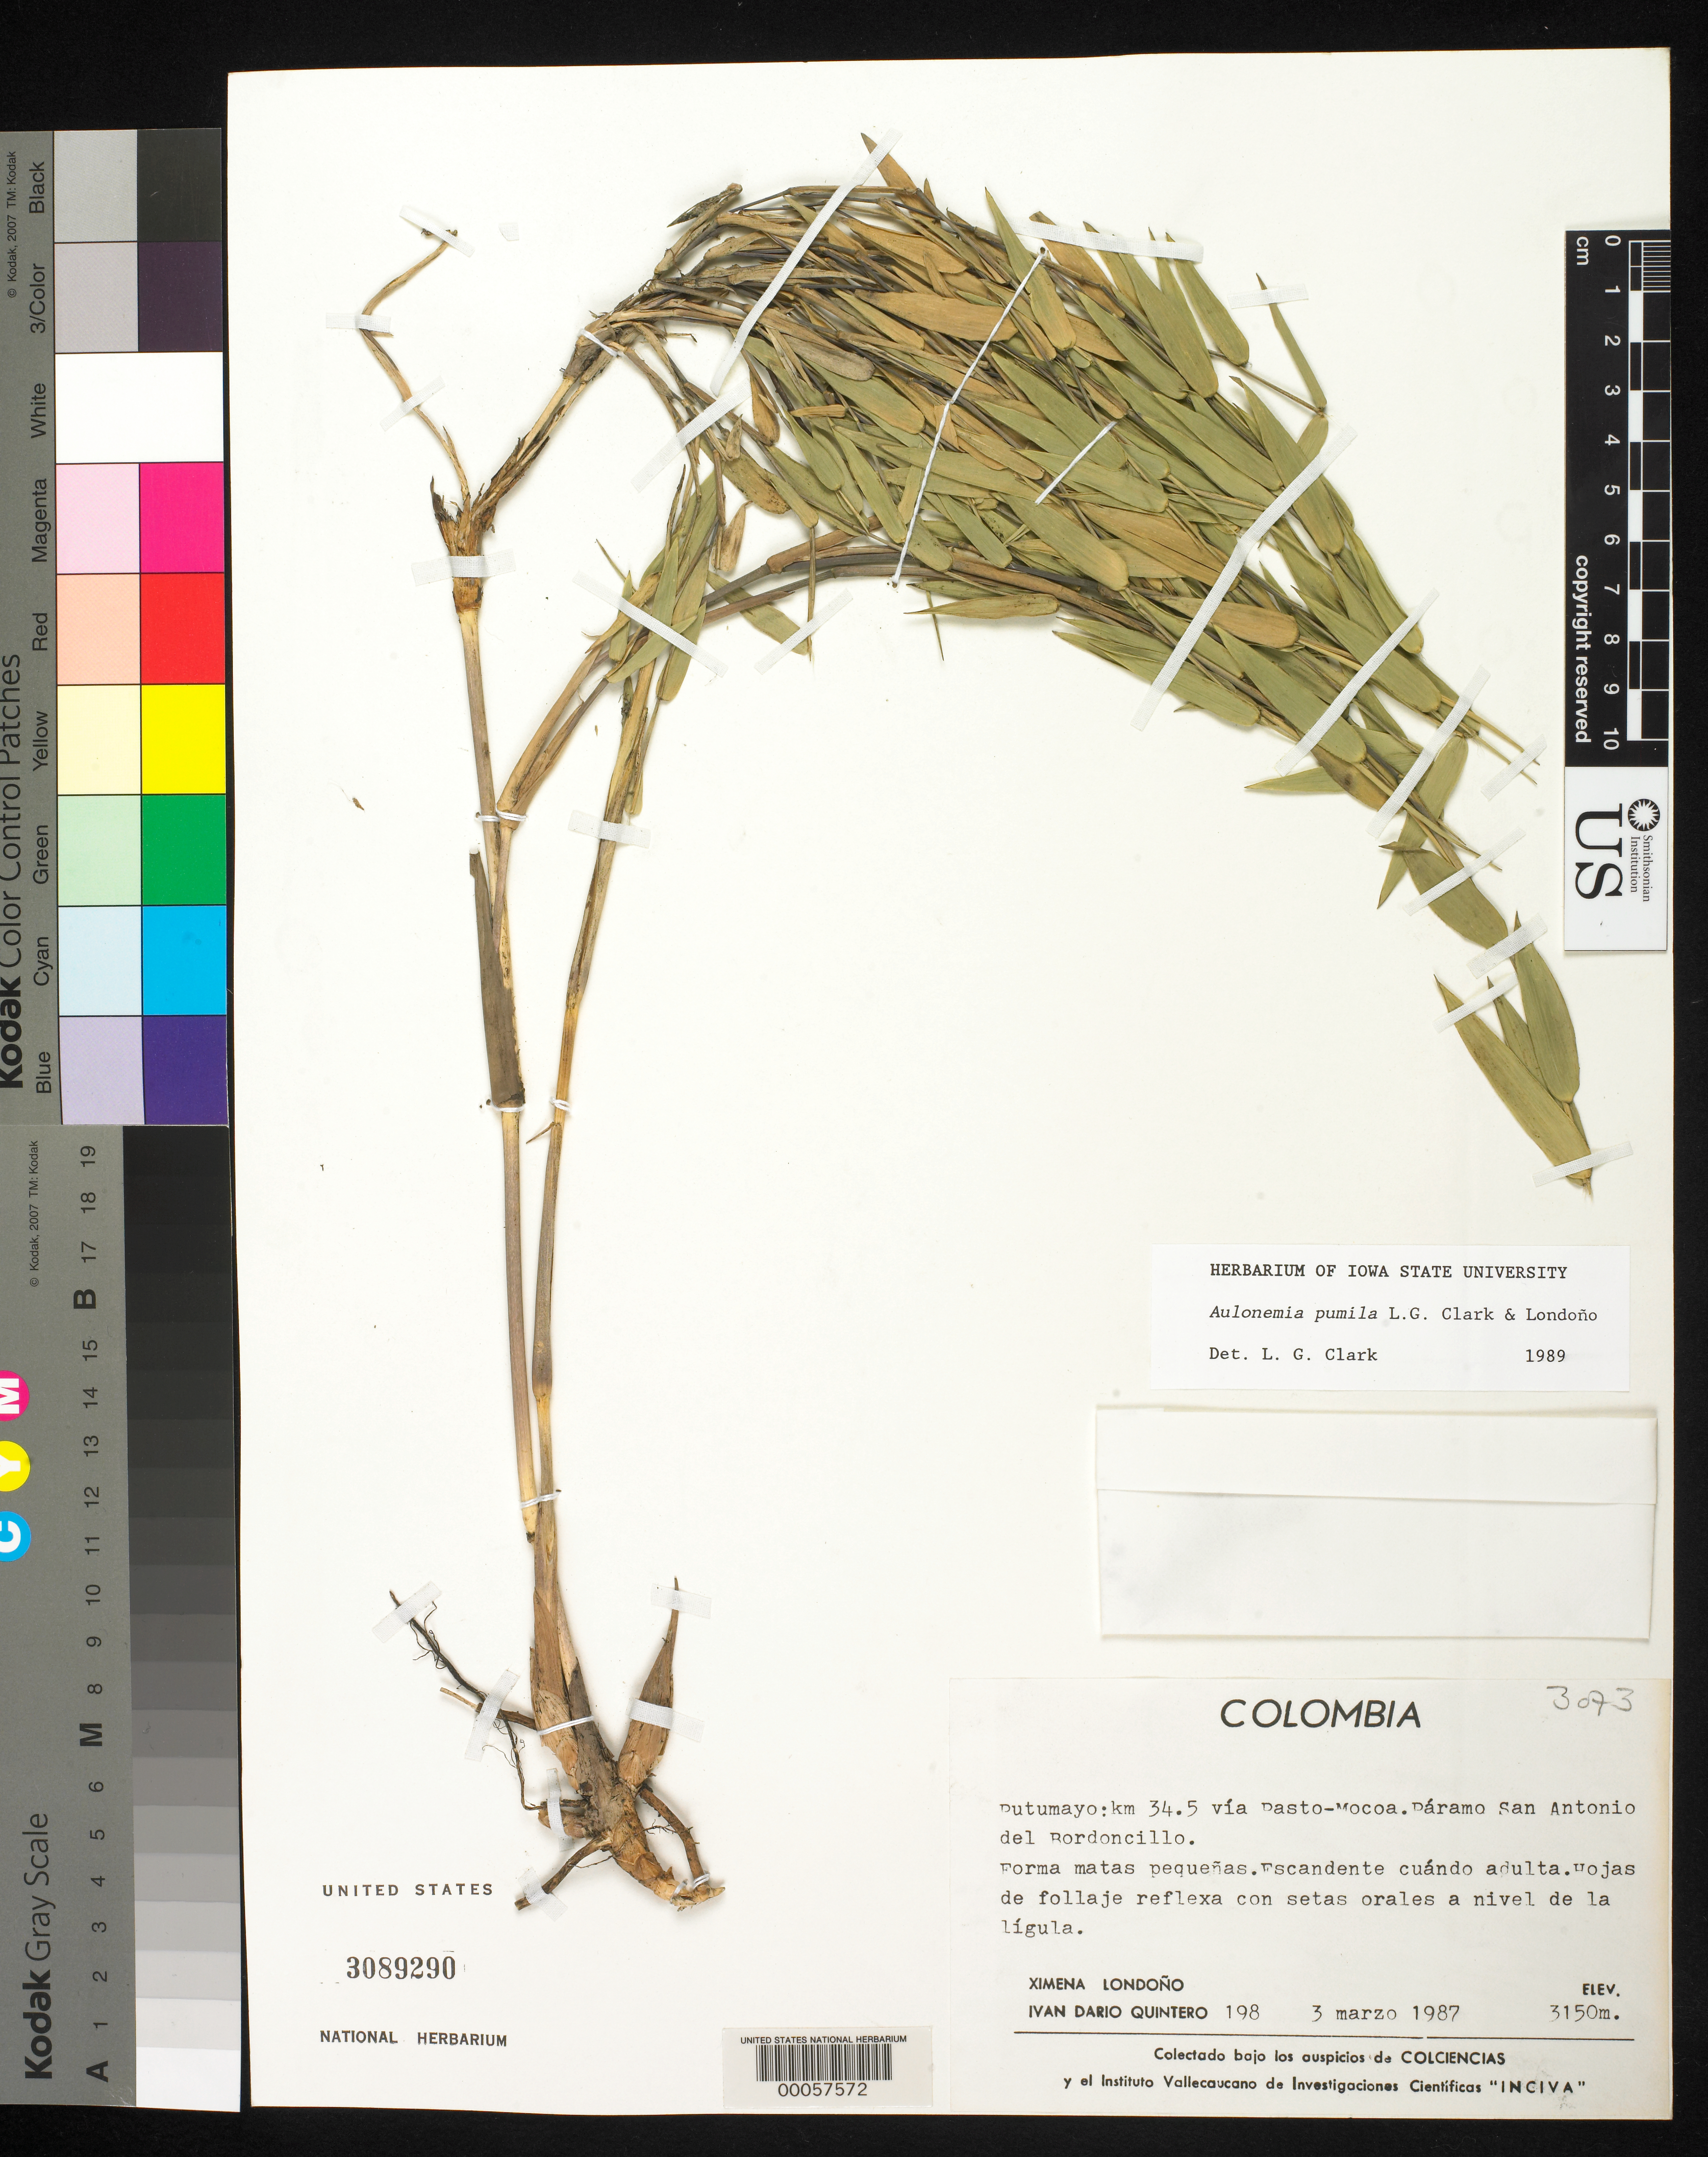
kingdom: Plantae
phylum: Tracheophyta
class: Liliopsida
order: Poales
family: Poaceae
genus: Aulonemia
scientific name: Aulonemia pumila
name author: L.G. Clark & Londoño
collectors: X. Londoño & I. Quintero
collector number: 198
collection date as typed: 03 Mar 1987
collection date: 1987-03-03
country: Colombia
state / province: Putumayo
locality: Km 34.5 of the Pasto Mocoa road, Paramo San Antonia del Bordoncillo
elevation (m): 3150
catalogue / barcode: US 3089290